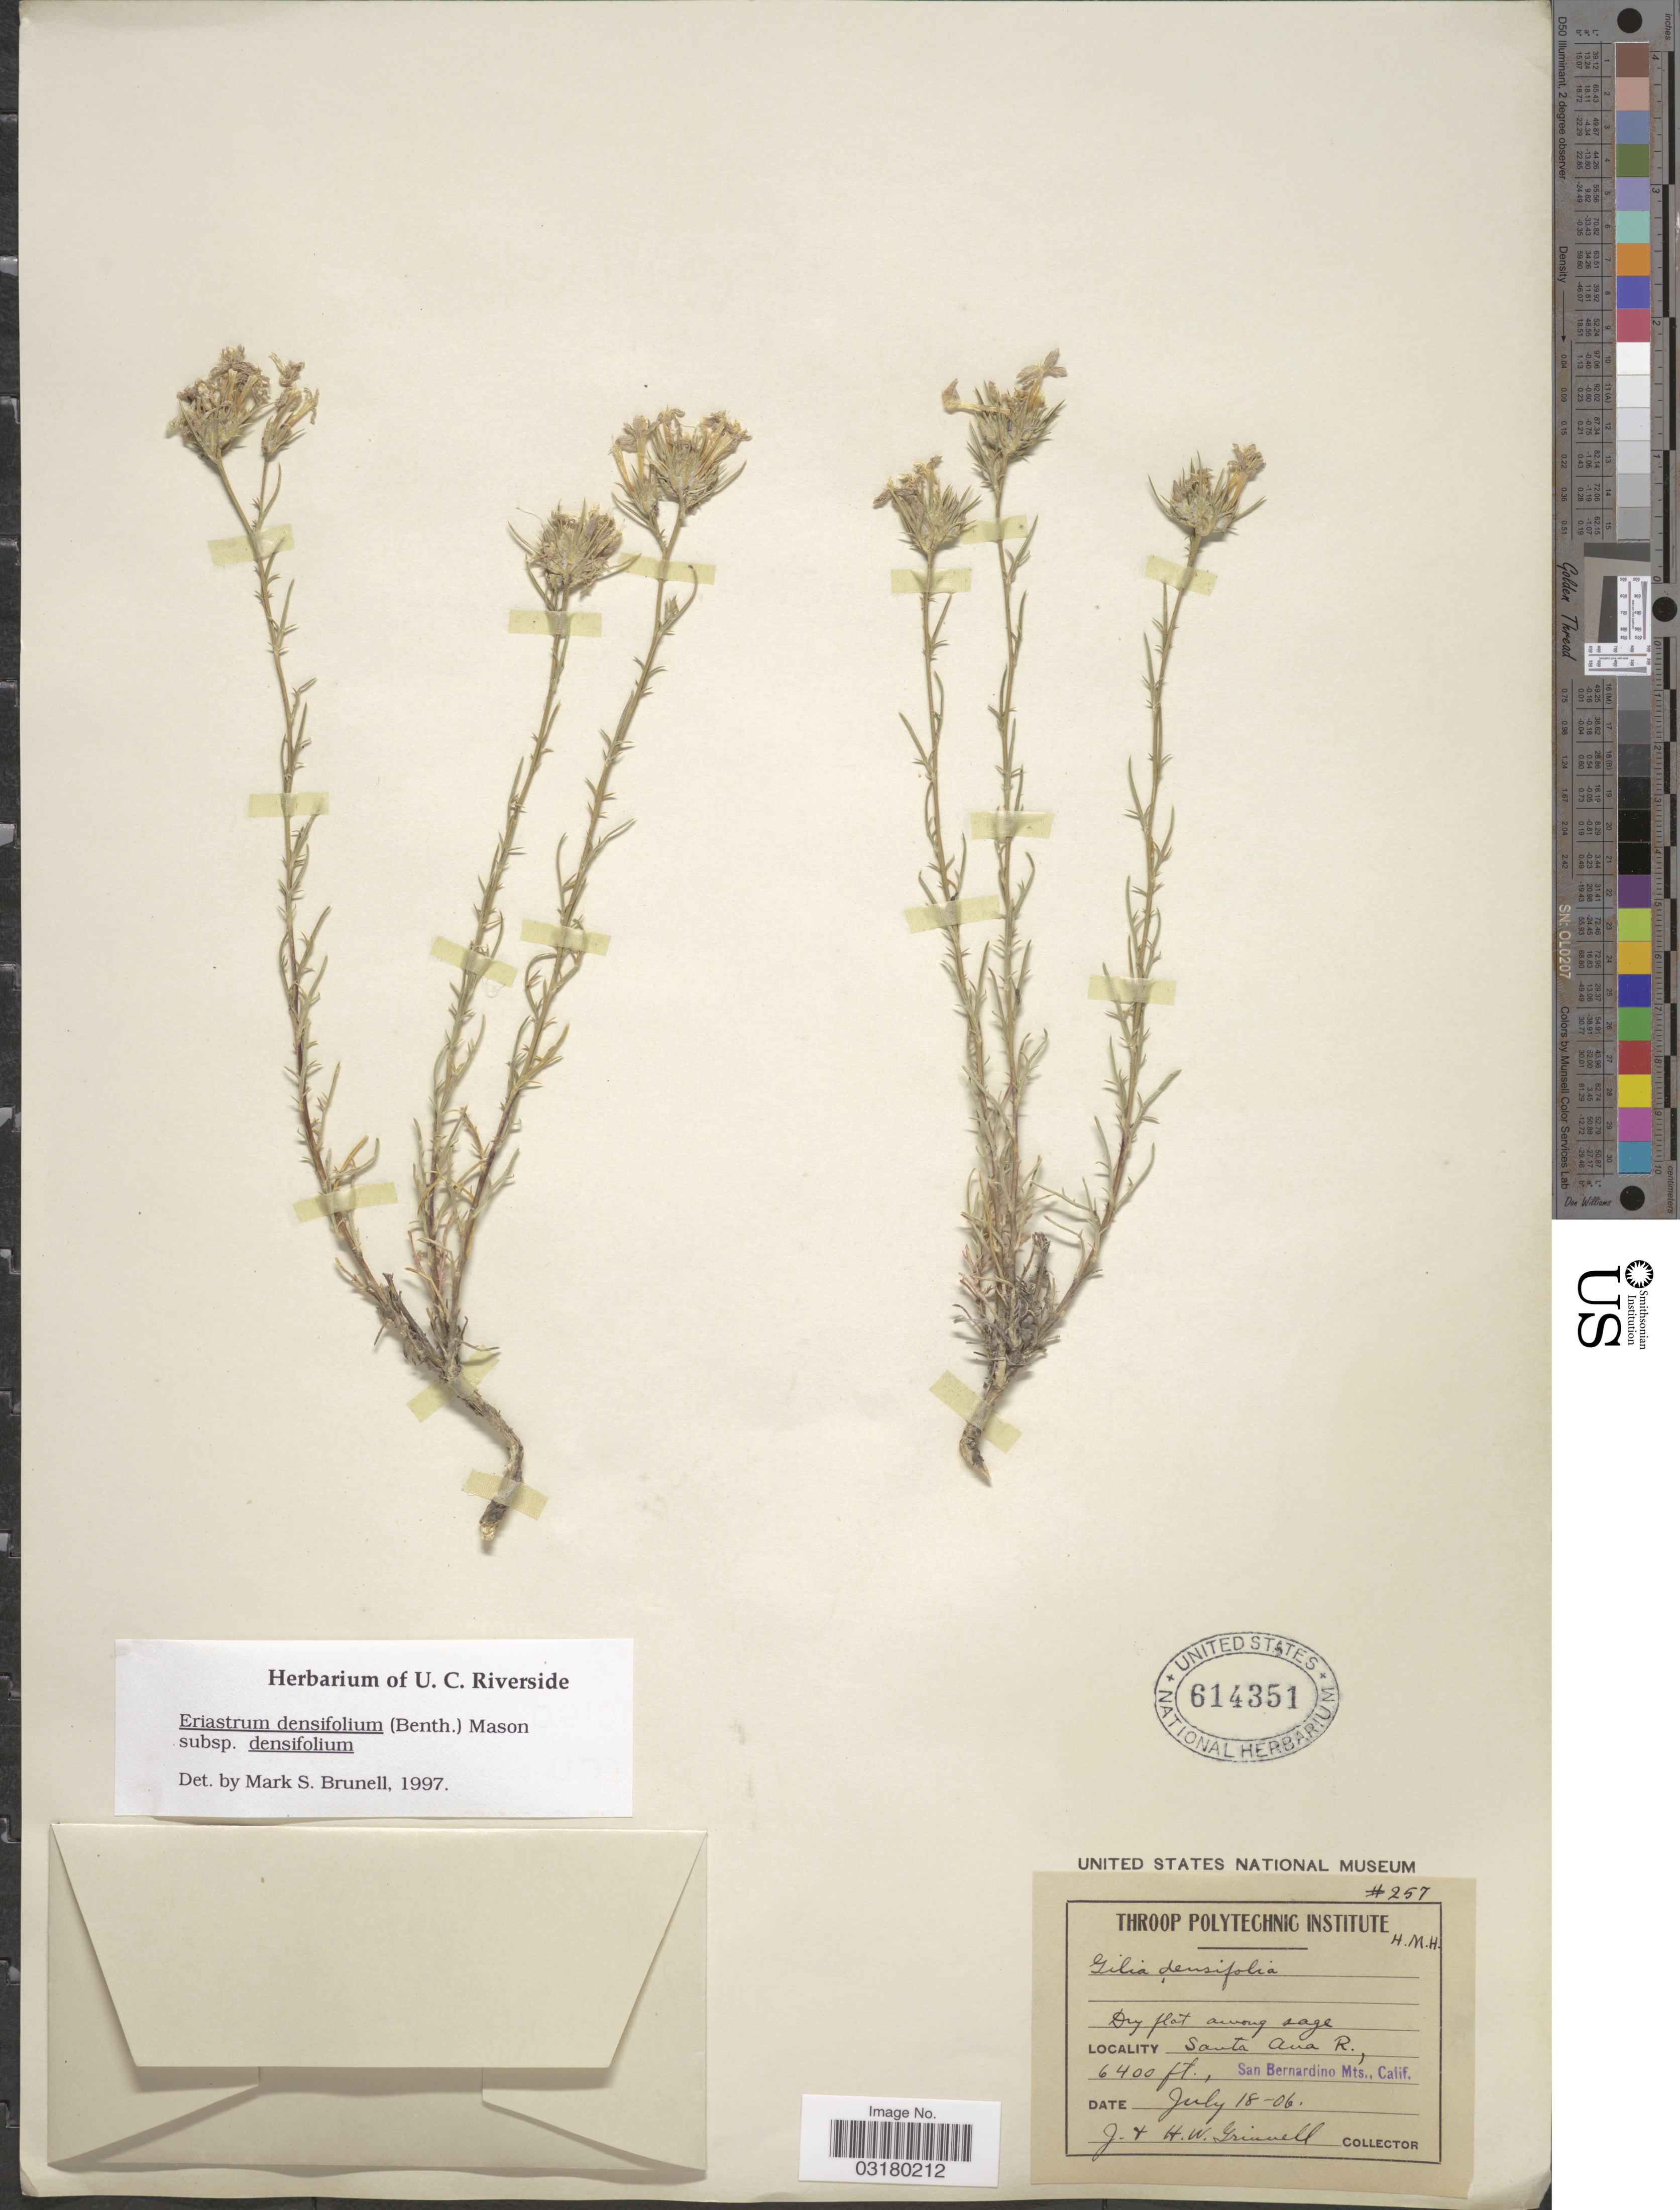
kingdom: Plantae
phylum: Tracheophyta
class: Magnoliopsida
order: Ericales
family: Polemoniaceae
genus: Eriastrum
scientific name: Eriastrum densifolium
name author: (Benth.) H. Mason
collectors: J. Grinnell & H. Grinnell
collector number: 257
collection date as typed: Transcribed d/m/y: 18/7/6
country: United States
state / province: California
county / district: San Bernardino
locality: Santa Ana R., San Bernardino Mts., Calif.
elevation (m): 1951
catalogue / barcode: US 614351